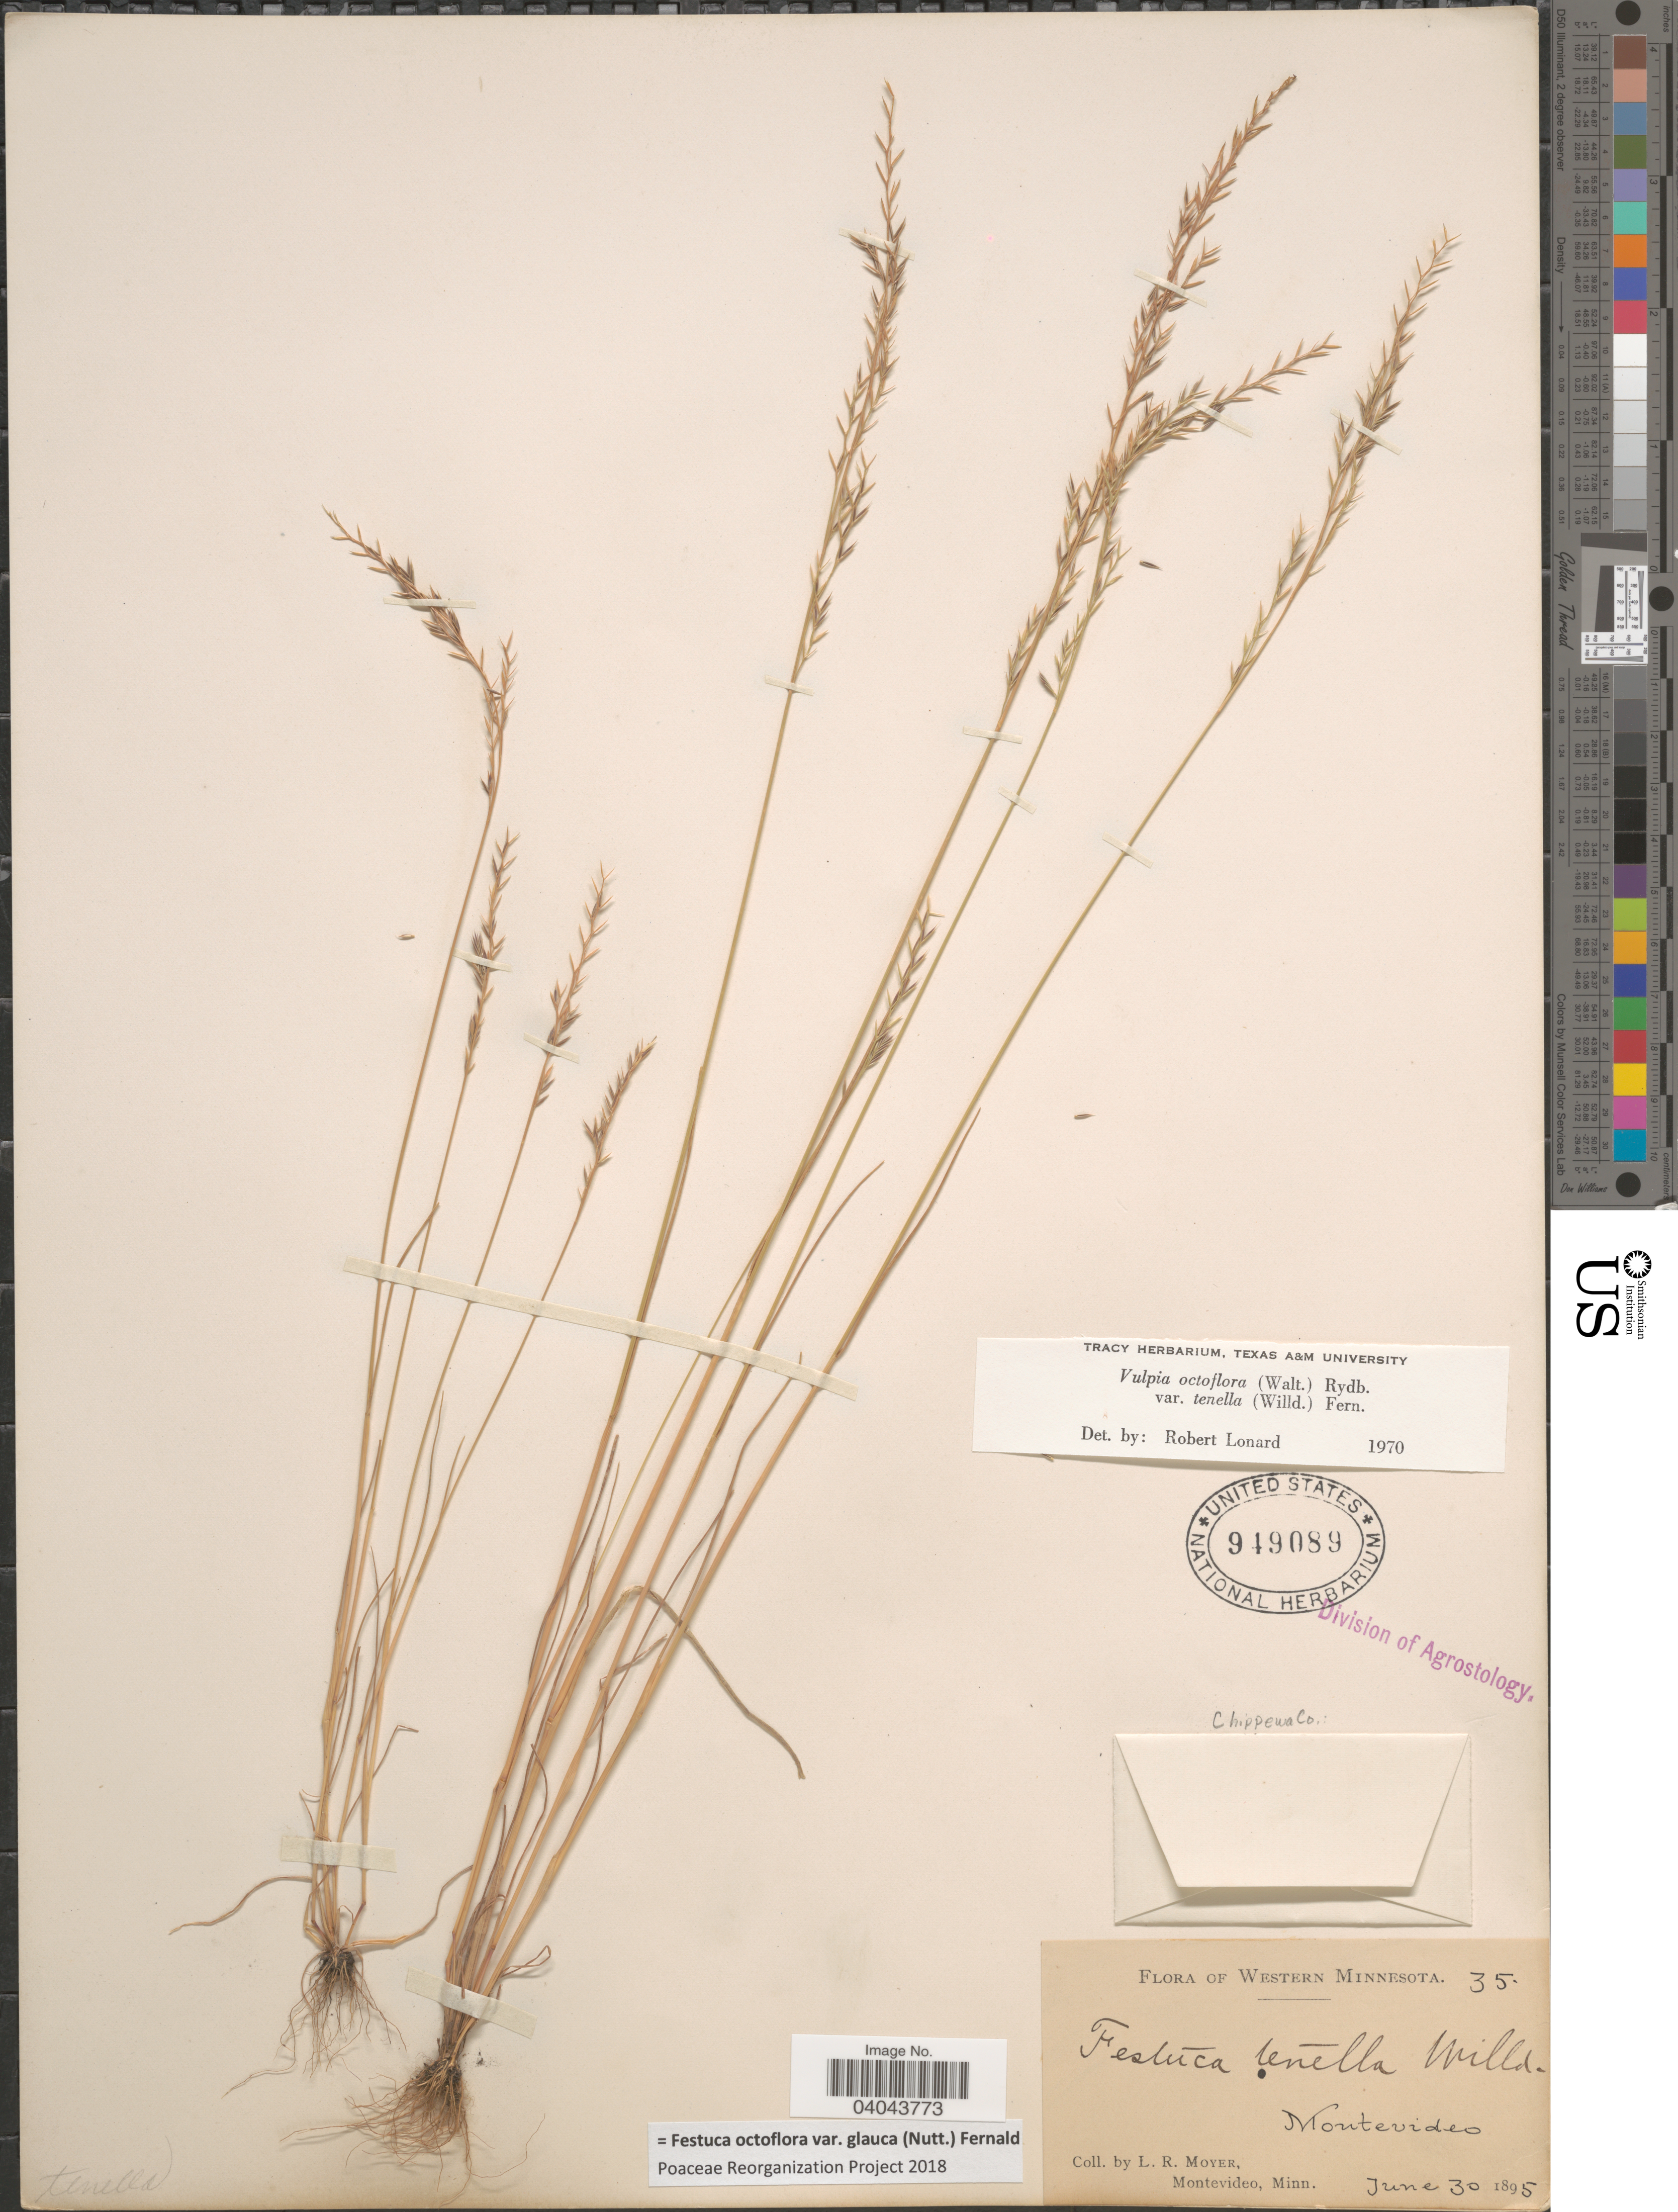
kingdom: Plantae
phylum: Tracheophyta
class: Liliopsida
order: Poales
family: Poaceae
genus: Festuca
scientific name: Festuca octoflora var. glauca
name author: (Nutt.) Fernald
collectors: L. Moyer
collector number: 35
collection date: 1895-06-30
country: United States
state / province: Minnesota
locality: Chippewa Co. Western Minnesota. Montevideo.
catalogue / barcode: US 949089